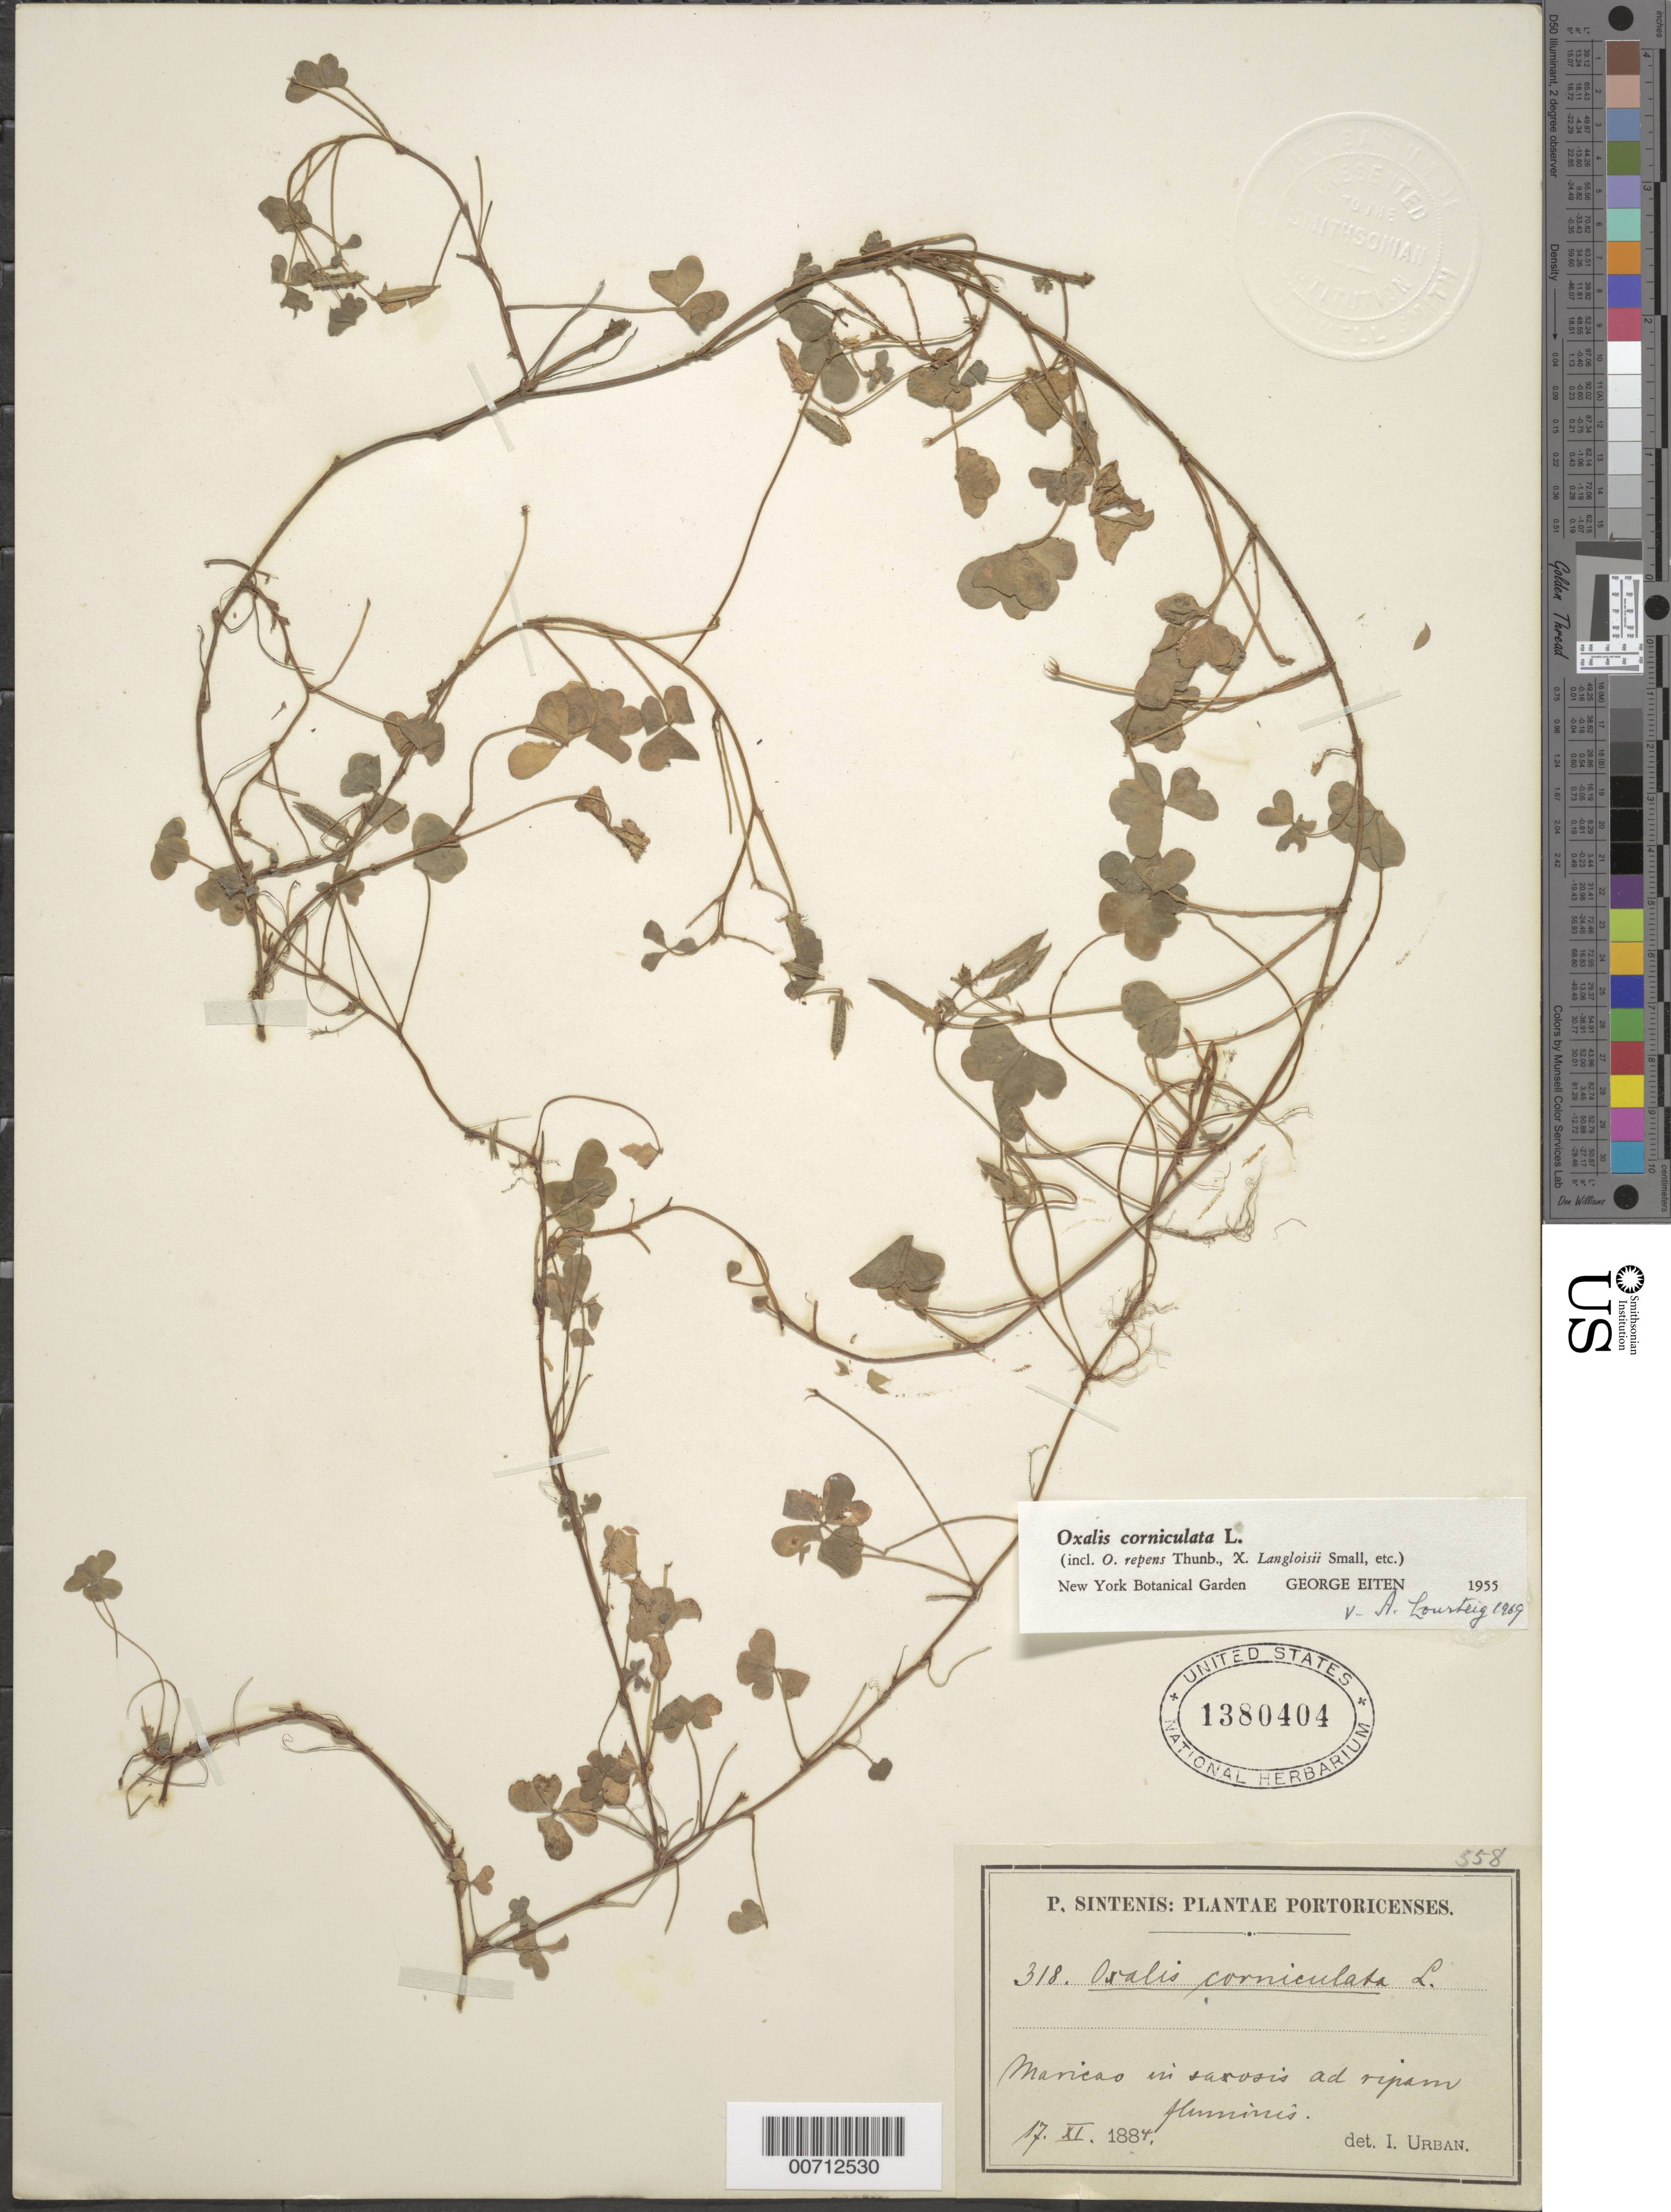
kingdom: Plantae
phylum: Tracheophyta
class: Magnoliopsida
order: Oxalidales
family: Oxalidaceae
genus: Oxalis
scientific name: Oxalis corniculata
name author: L.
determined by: Lourteig, A.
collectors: P. Sintenis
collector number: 318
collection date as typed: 17 Nov 1884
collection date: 1884-11-17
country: Puerto Rico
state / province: Maricao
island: Greater Antilles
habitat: In saxosis ad ripam fluminis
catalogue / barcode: US 1380404